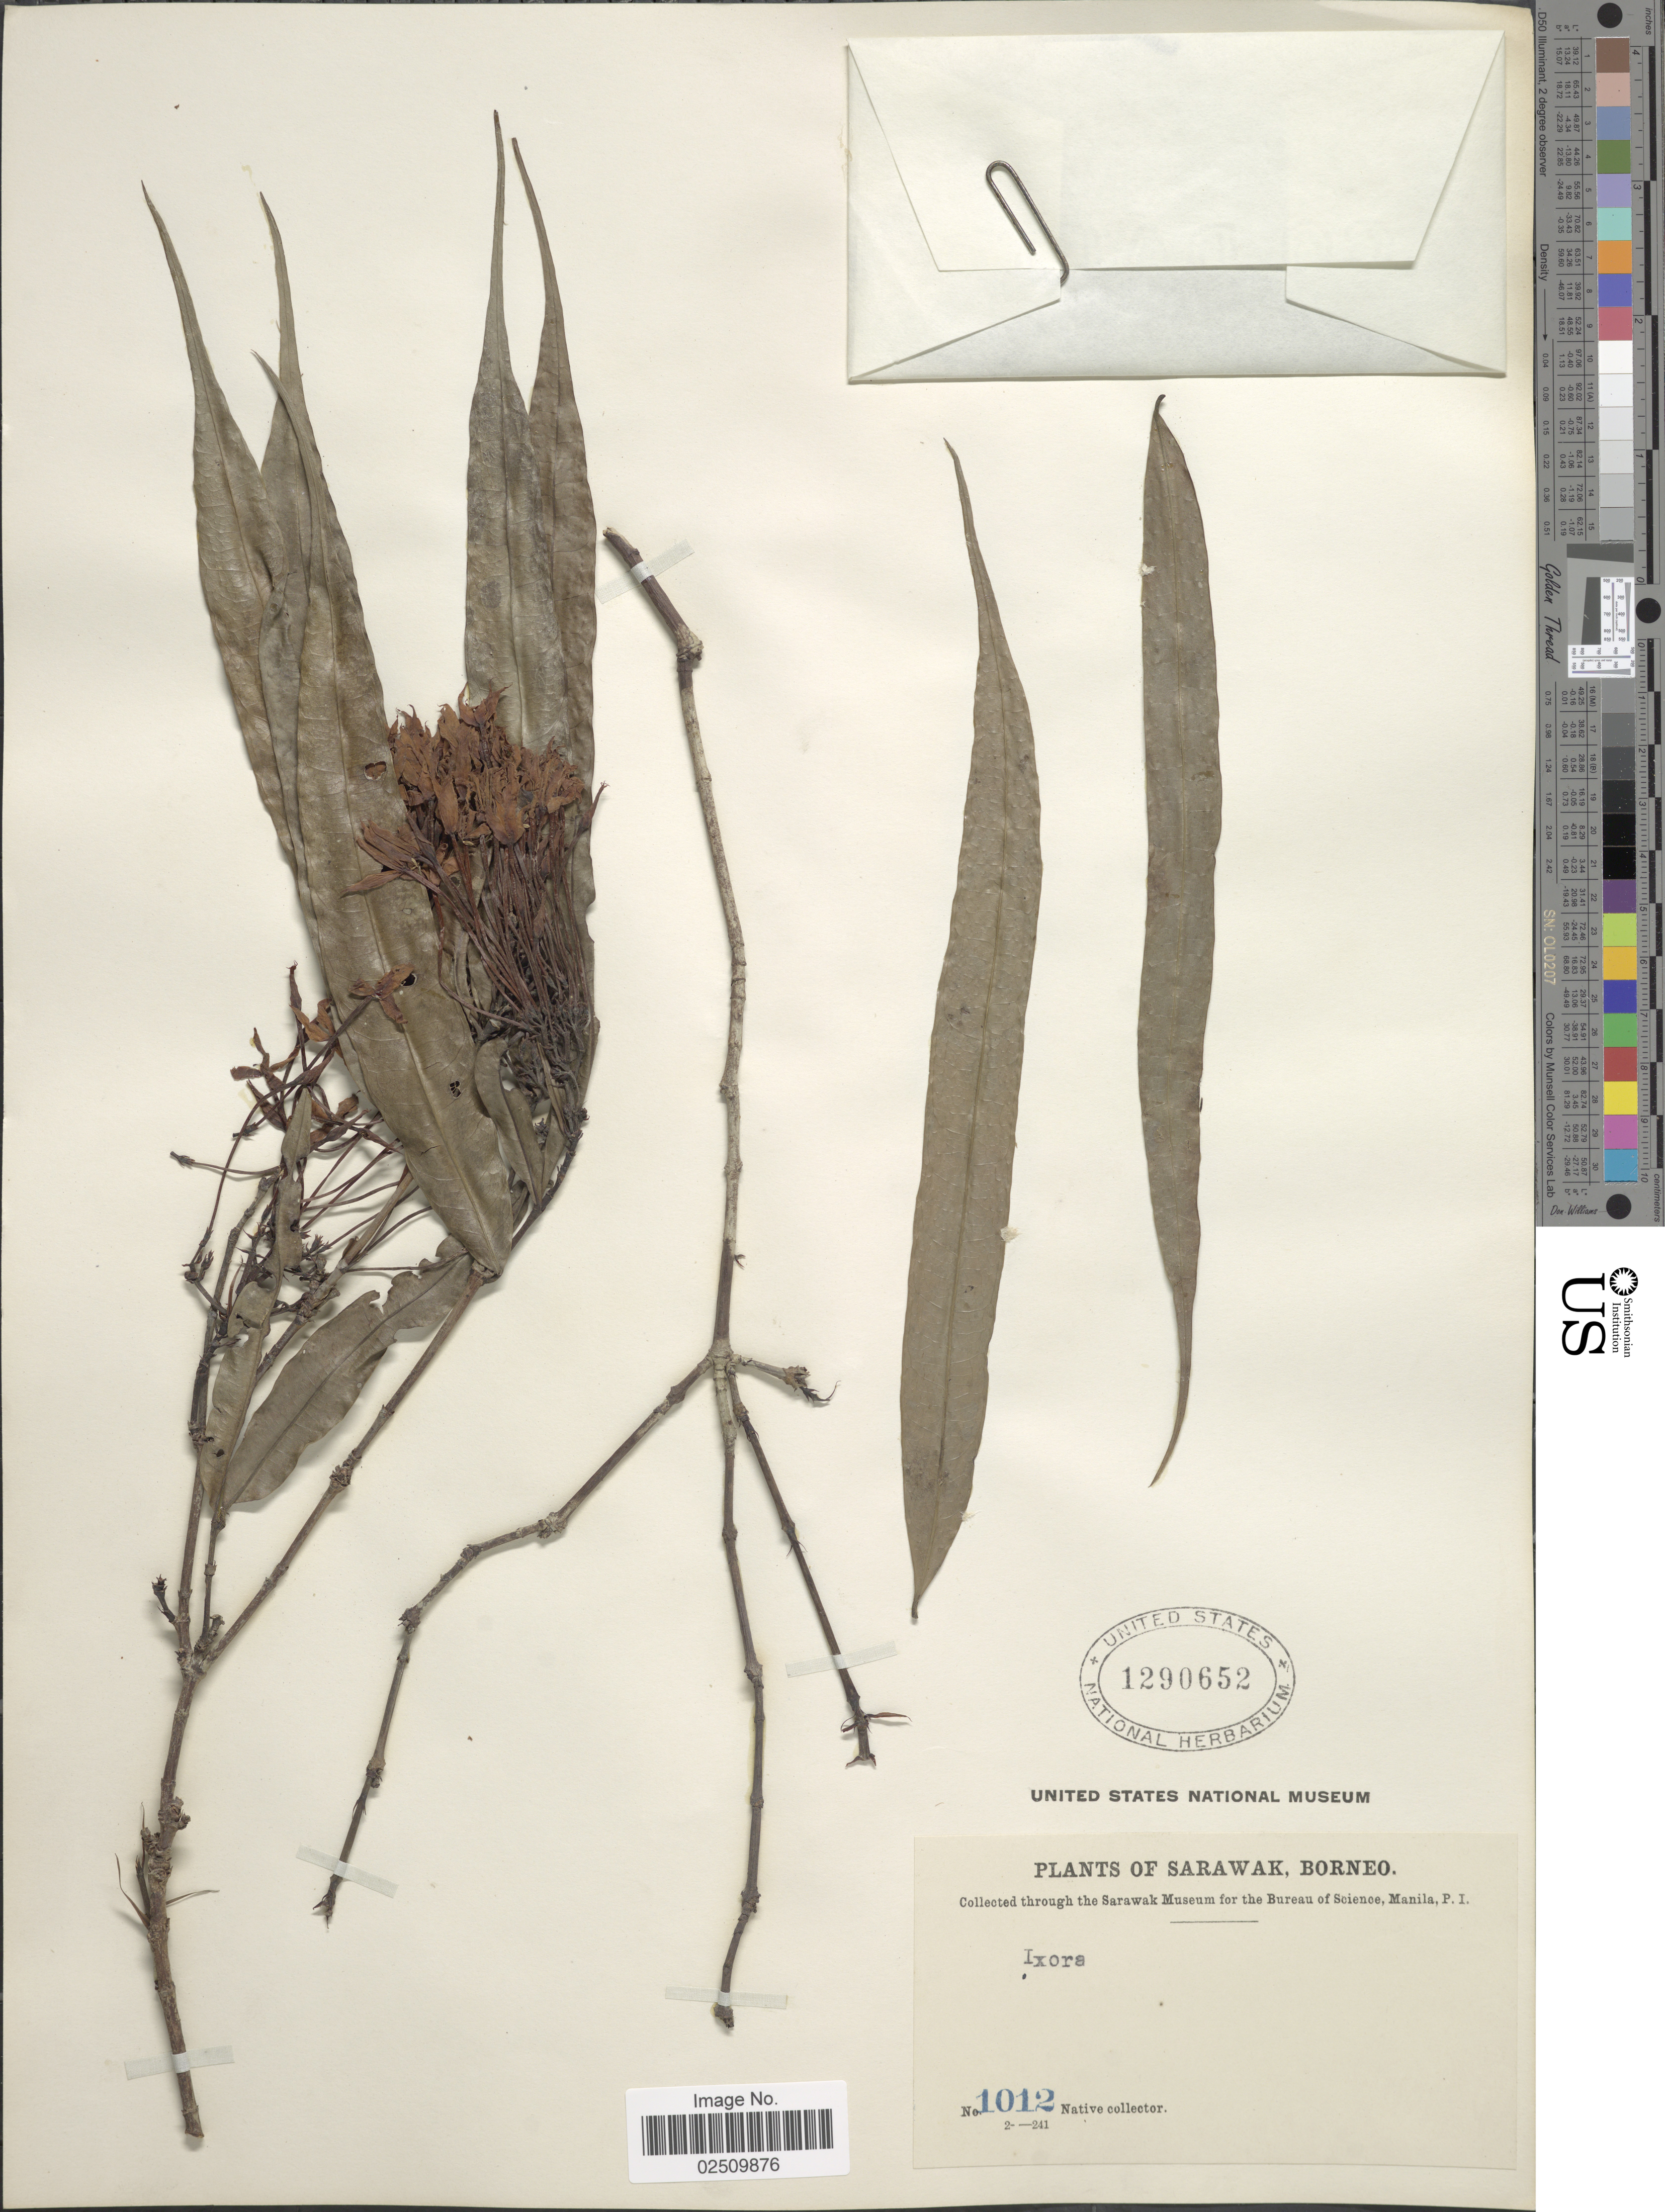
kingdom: Plantae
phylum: Tracheophyta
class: Magnoliopsida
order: Gentianales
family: Rubiaceae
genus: Ixora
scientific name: Ixora sp.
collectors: Native collector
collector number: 1012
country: Malaysia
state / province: Sarawak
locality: Borneo.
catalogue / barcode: US 1290652